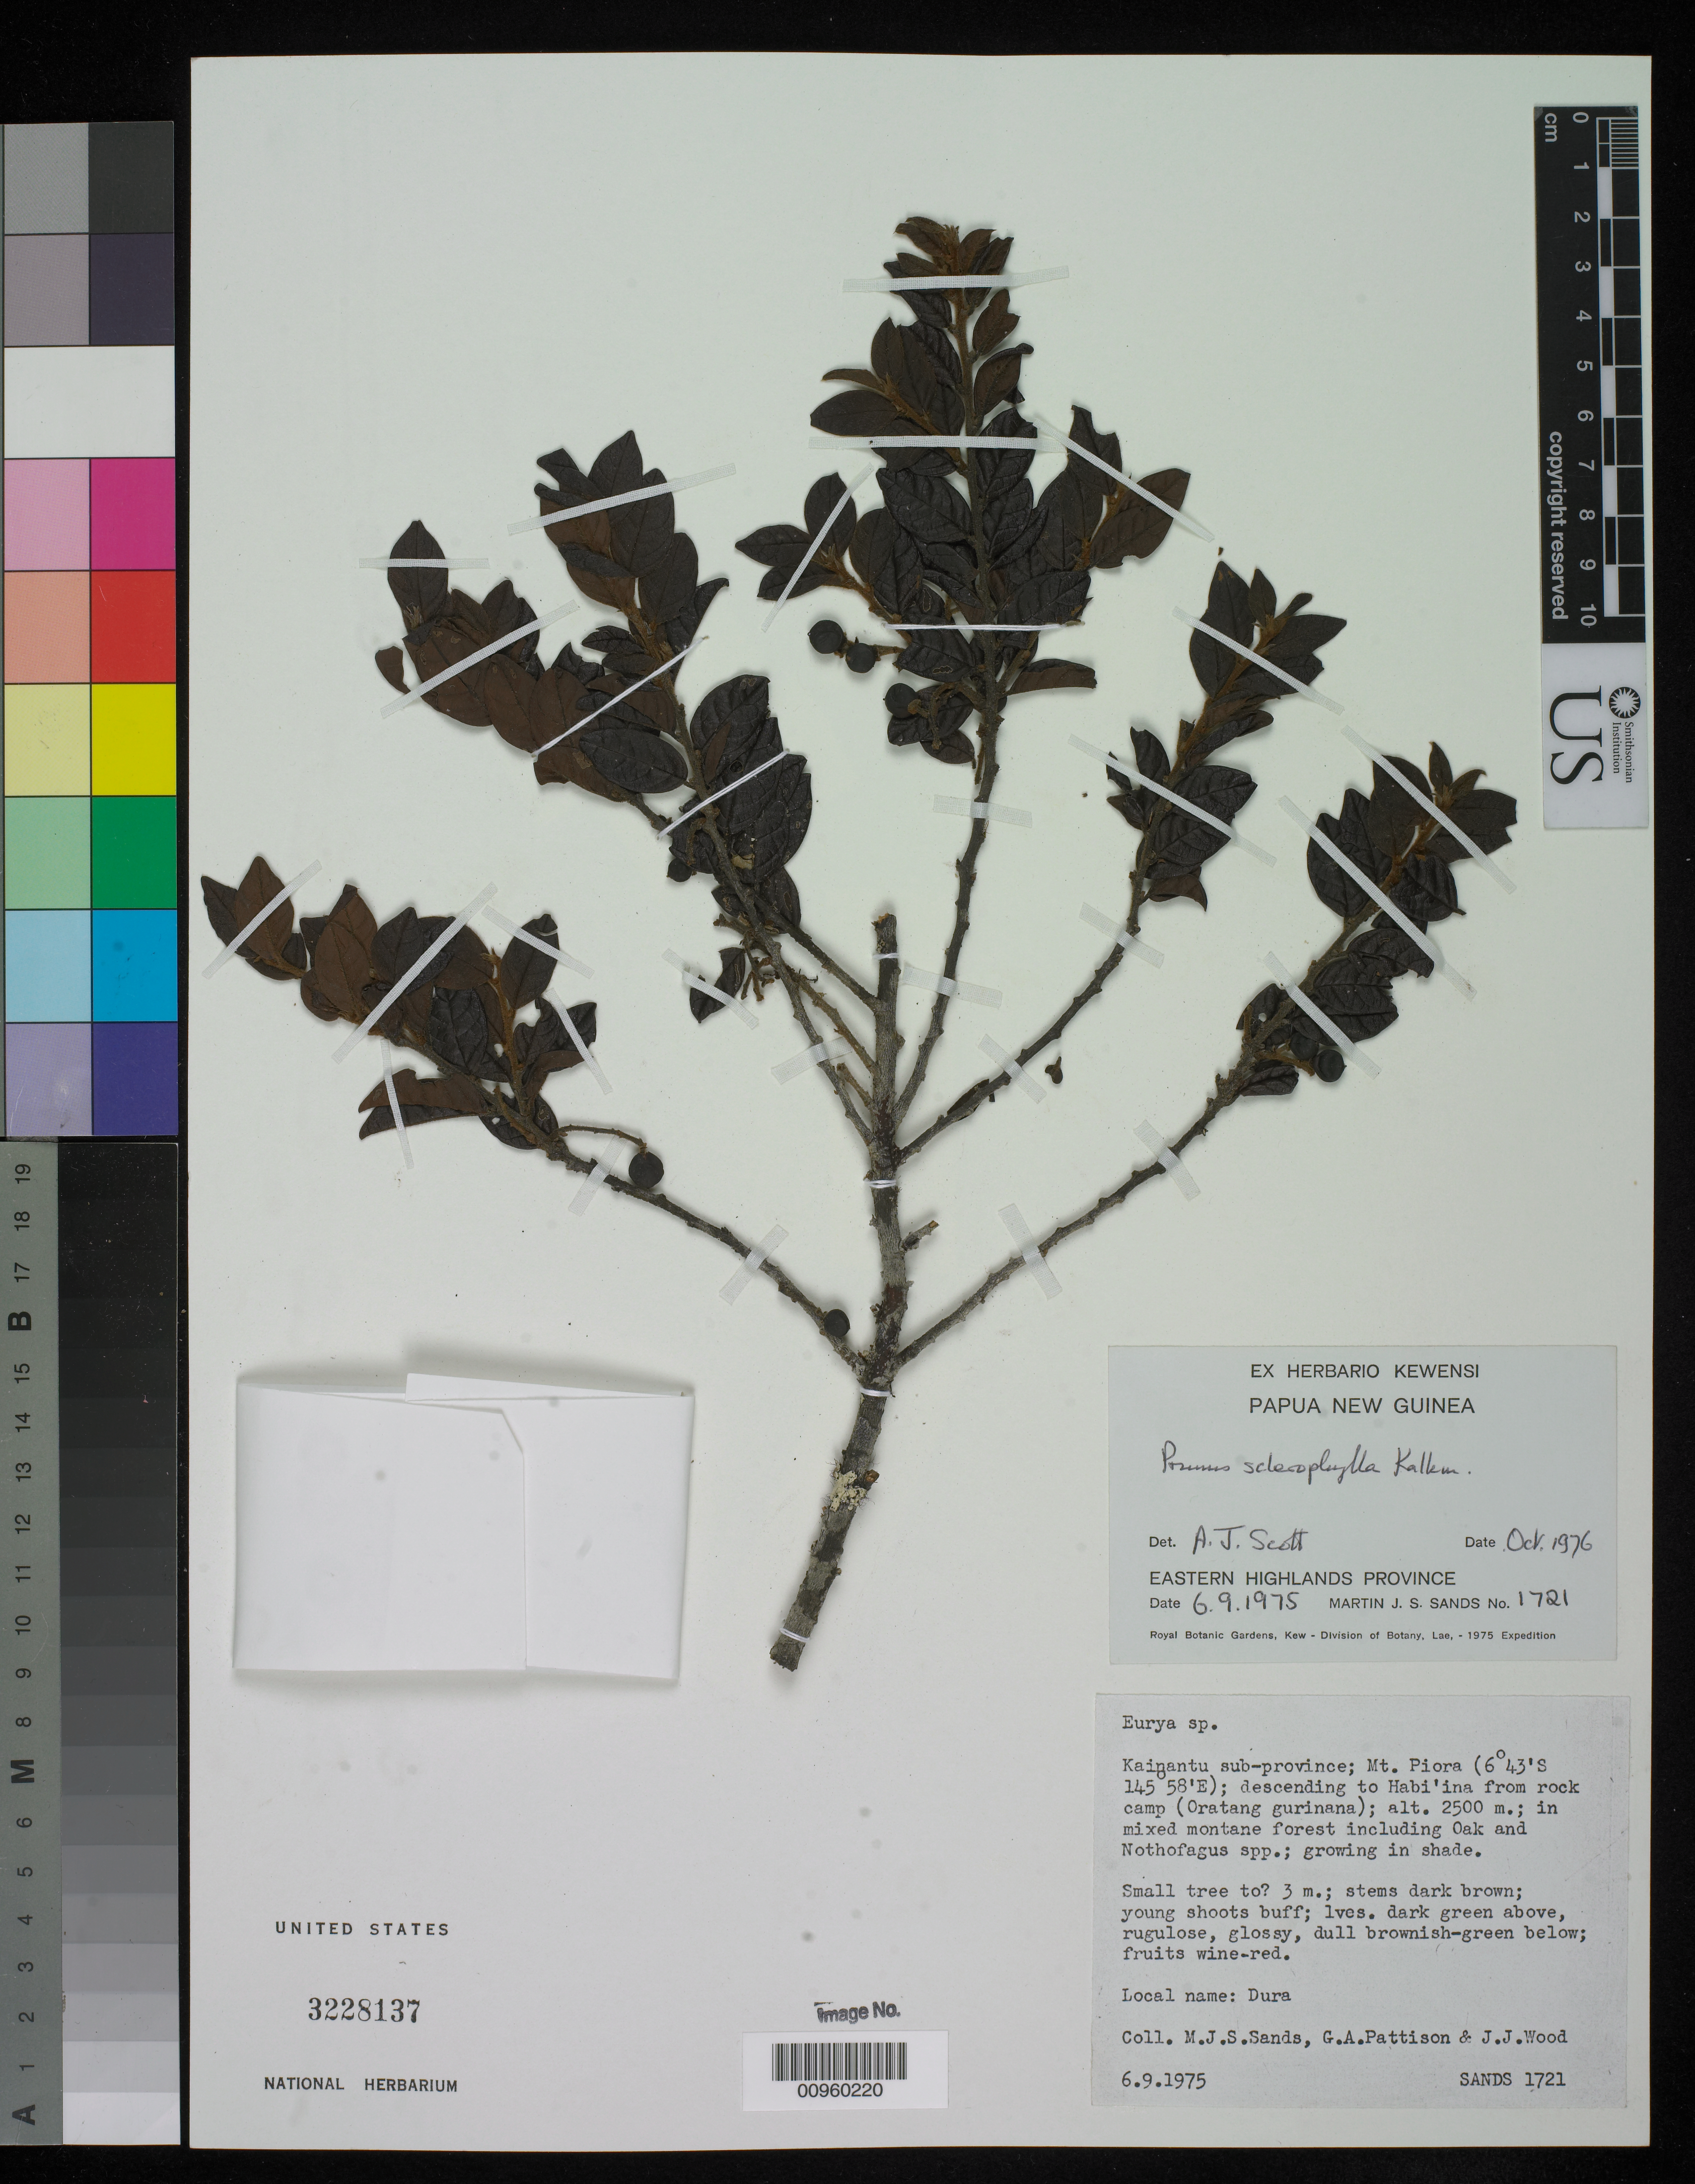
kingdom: Plantae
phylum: Tracheophyta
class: Magnoliopsida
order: Rosales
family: Rosaceae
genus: Prunus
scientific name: Prunus sclerophylla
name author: Kalkman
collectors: M. Sands, G. Pattison & J. Wood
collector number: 1721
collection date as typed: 09 Jun 1975 or 06 Sep 1975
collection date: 1975-06-09 or 1975-09-06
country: Papua New Guinea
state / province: Eastern Highlands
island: New Guinea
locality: Kainantu sub-province; Mt. Piora; dexending to Habi'ina from rock camp (Oratang gurinana); in mixed montane forest including Oak and Nothofagus spp.; growing in shade.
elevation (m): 2500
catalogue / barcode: US 3228137